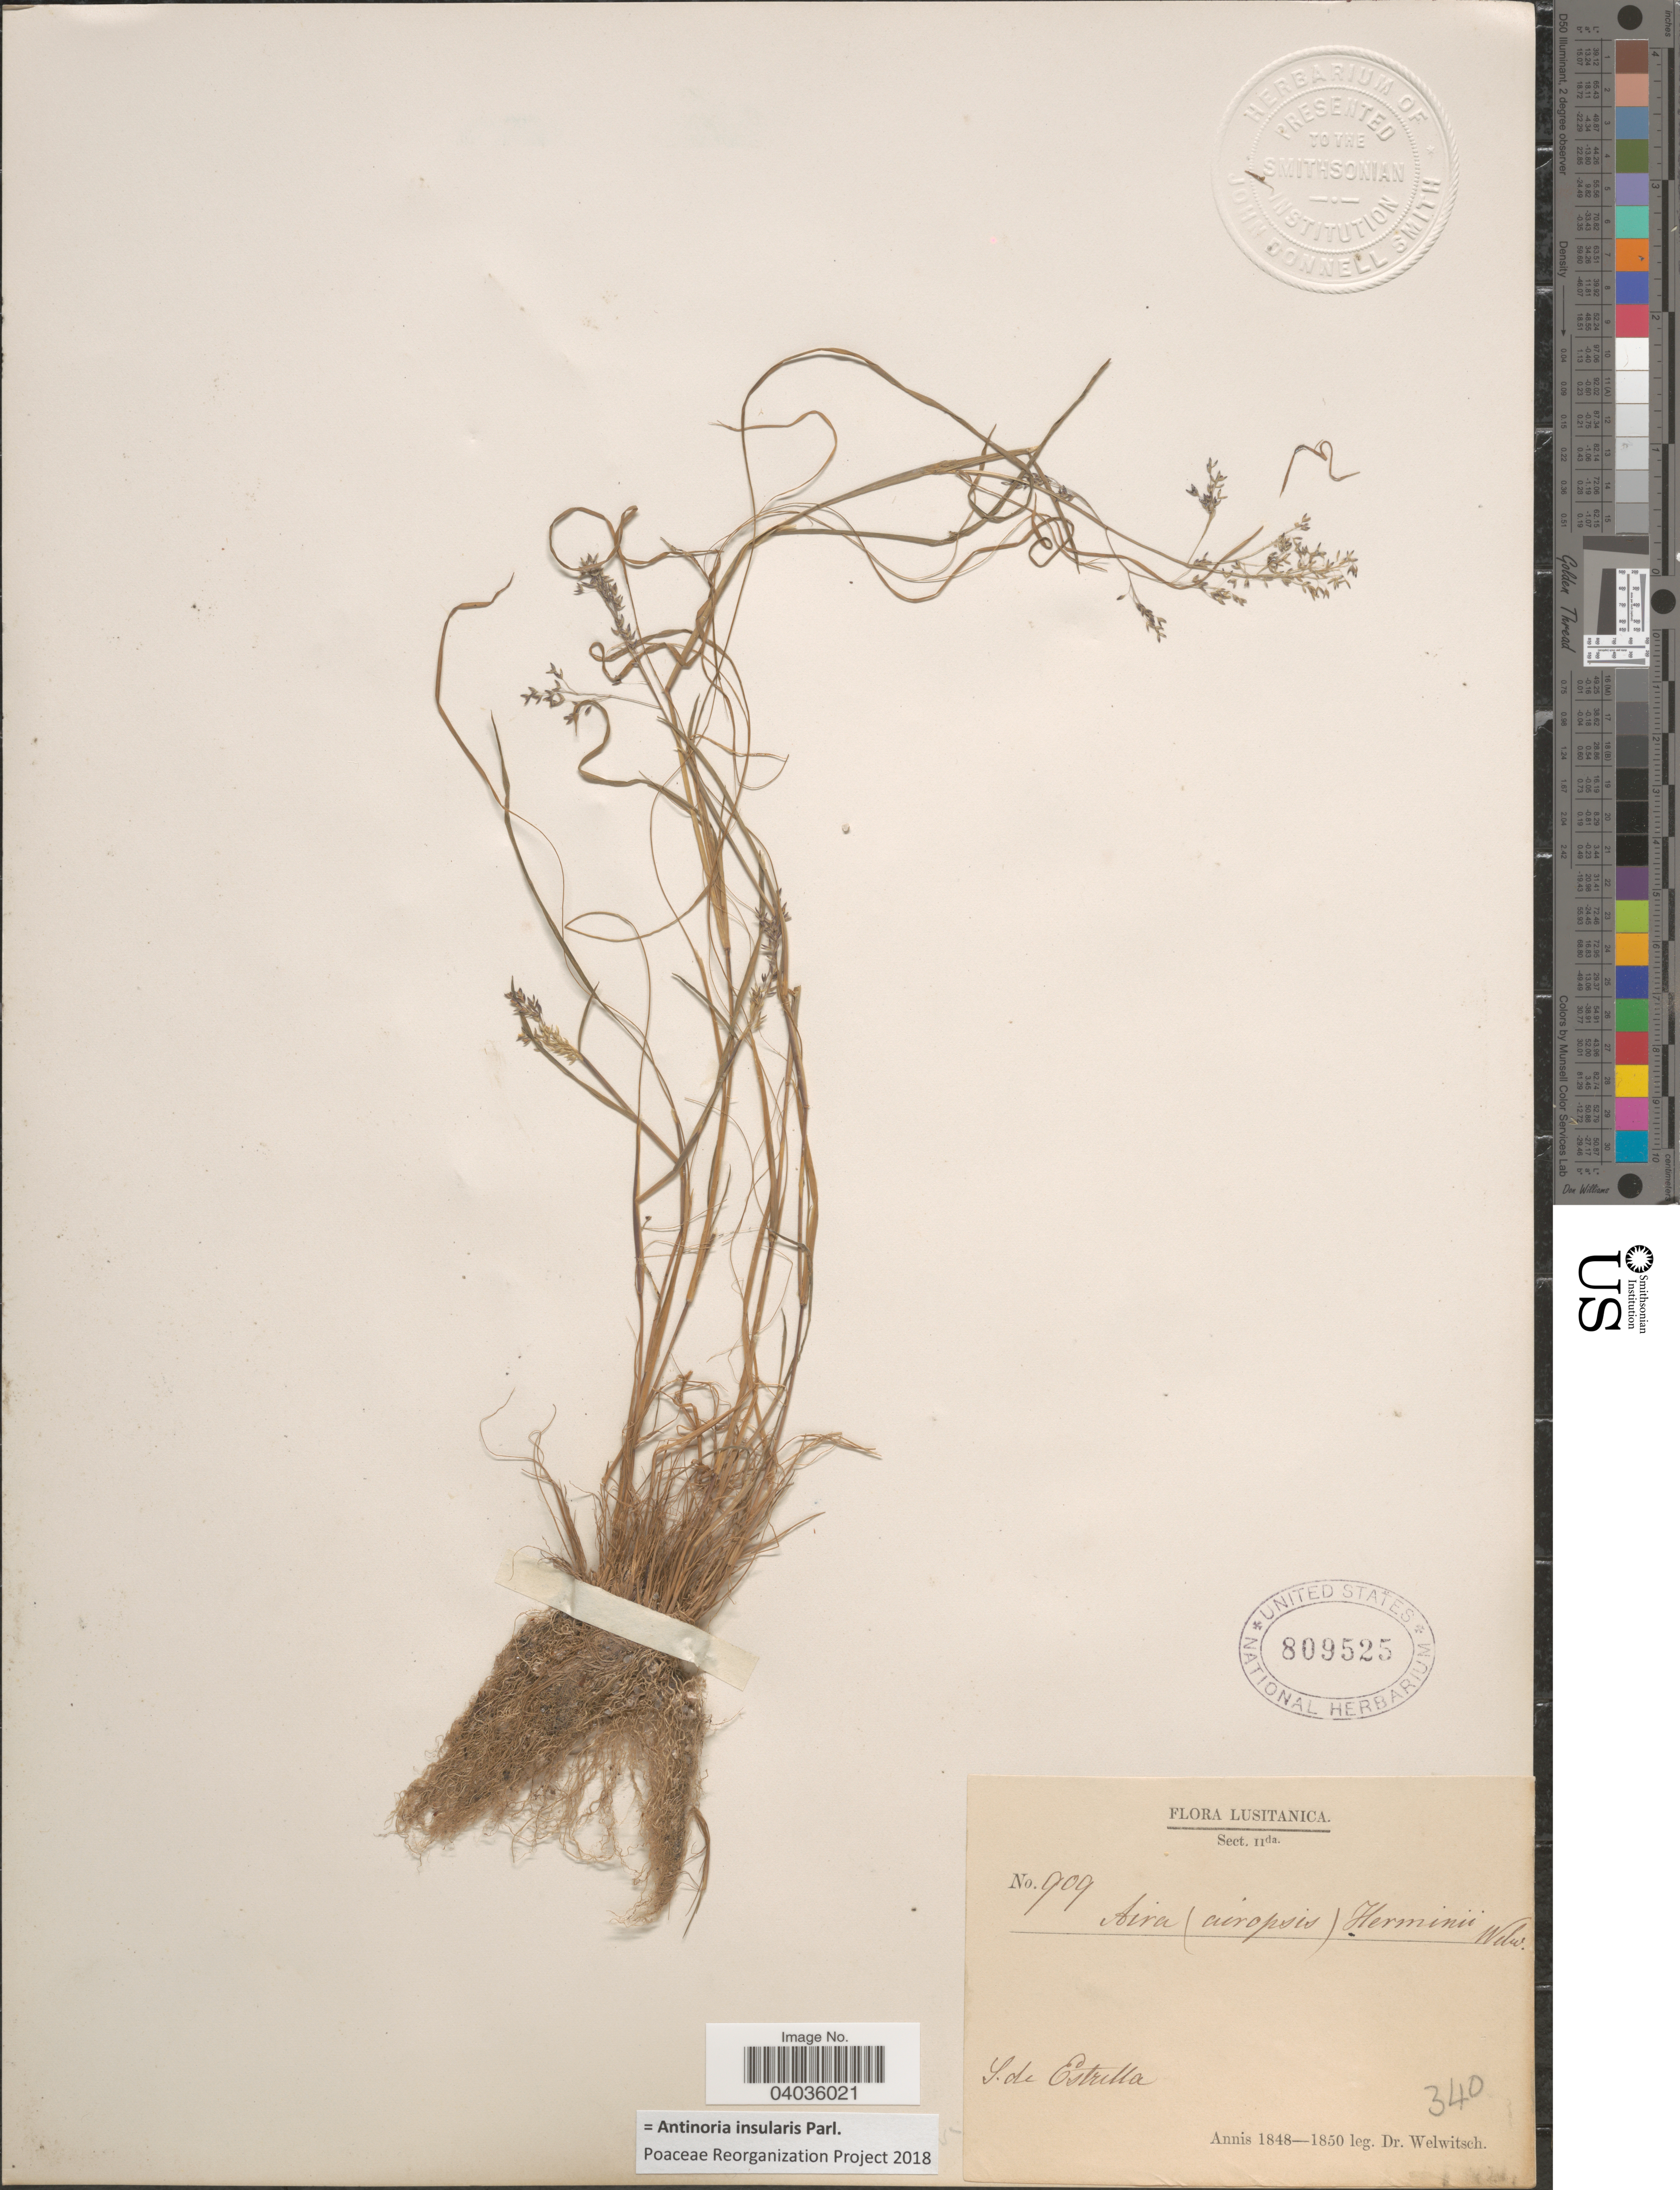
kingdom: Plantae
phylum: Tracheophyta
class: Liliopsida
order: Poales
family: Poaceae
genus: Antinoria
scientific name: Antinoria insularis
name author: Parl.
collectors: -. Welwitsch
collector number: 909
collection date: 1848/1850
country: Portugal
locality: Lusitanica. S. de Estrella.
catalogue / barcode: US 809525